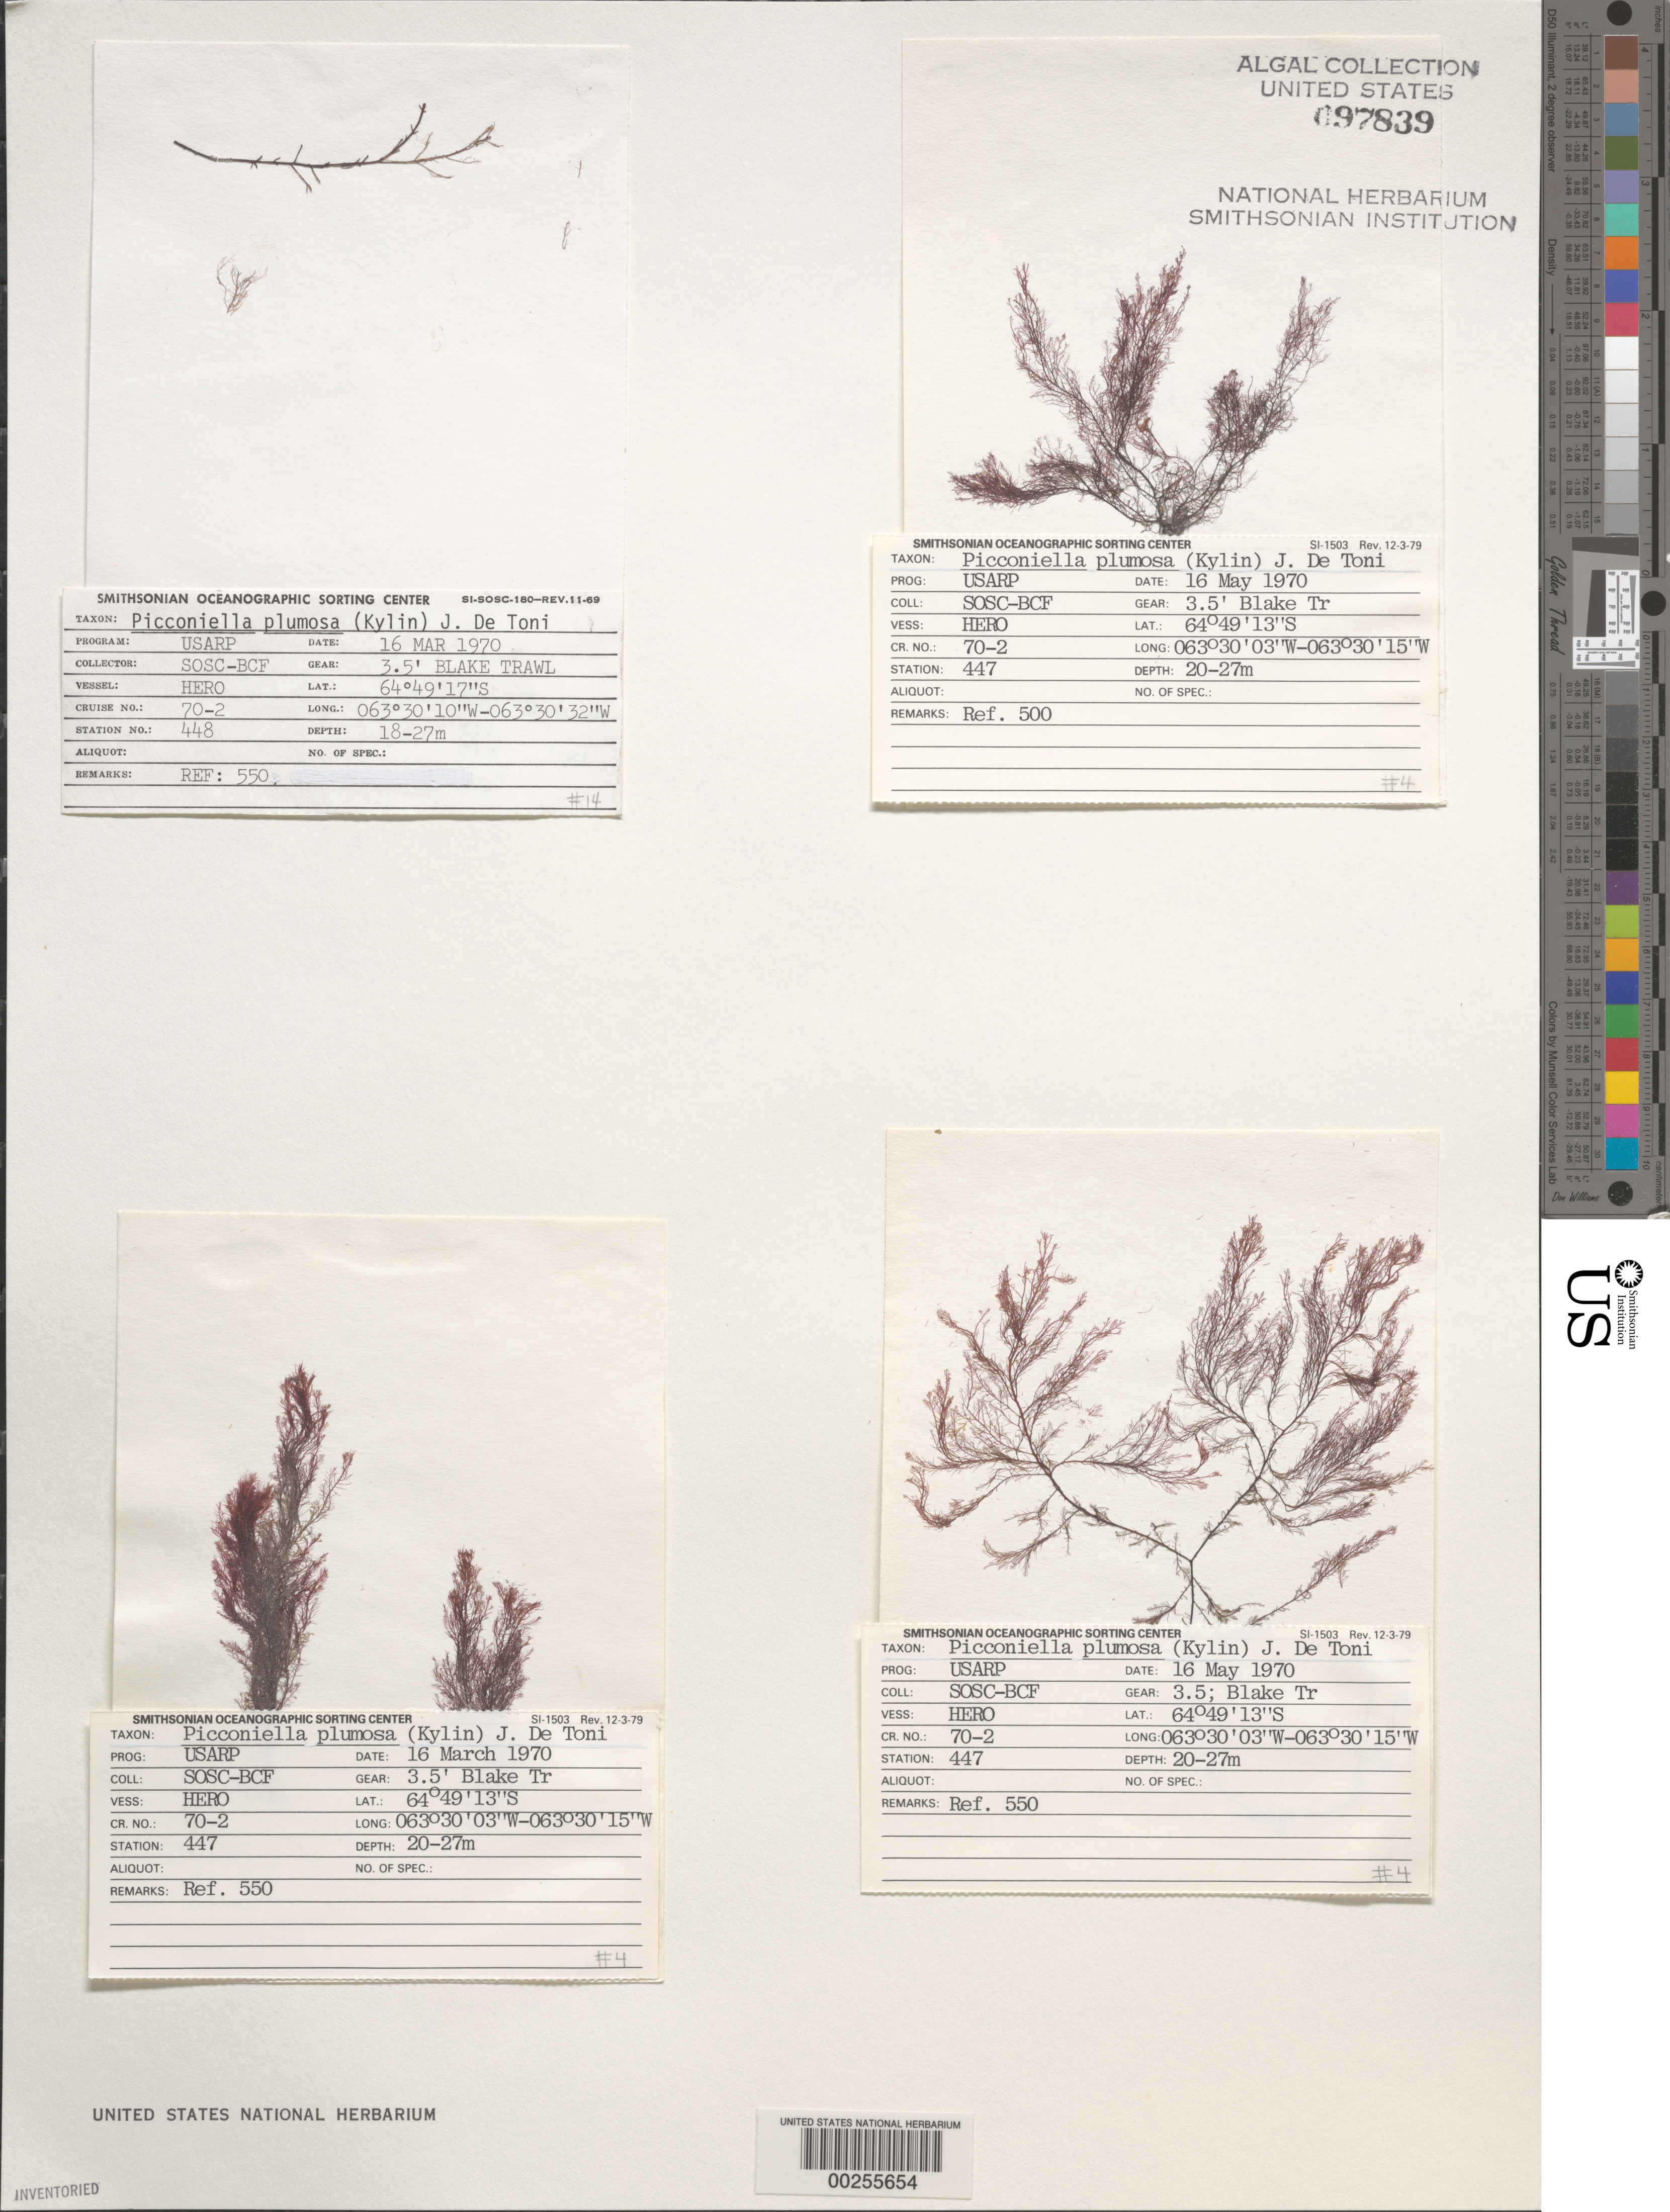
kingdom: Plantae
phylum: Rhodophyta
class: Florideophyceae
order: Ceramiales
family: Rhodomelaceae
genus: Picconiella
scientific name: Picconiella plumosa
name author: (Kylin) De Toni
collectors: SOSC-BCF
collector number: Station 447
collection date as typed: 16 Mar 1970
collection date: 1970-03-16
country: Antarctica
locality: Antarctic Peninsula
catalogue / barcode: US 97839